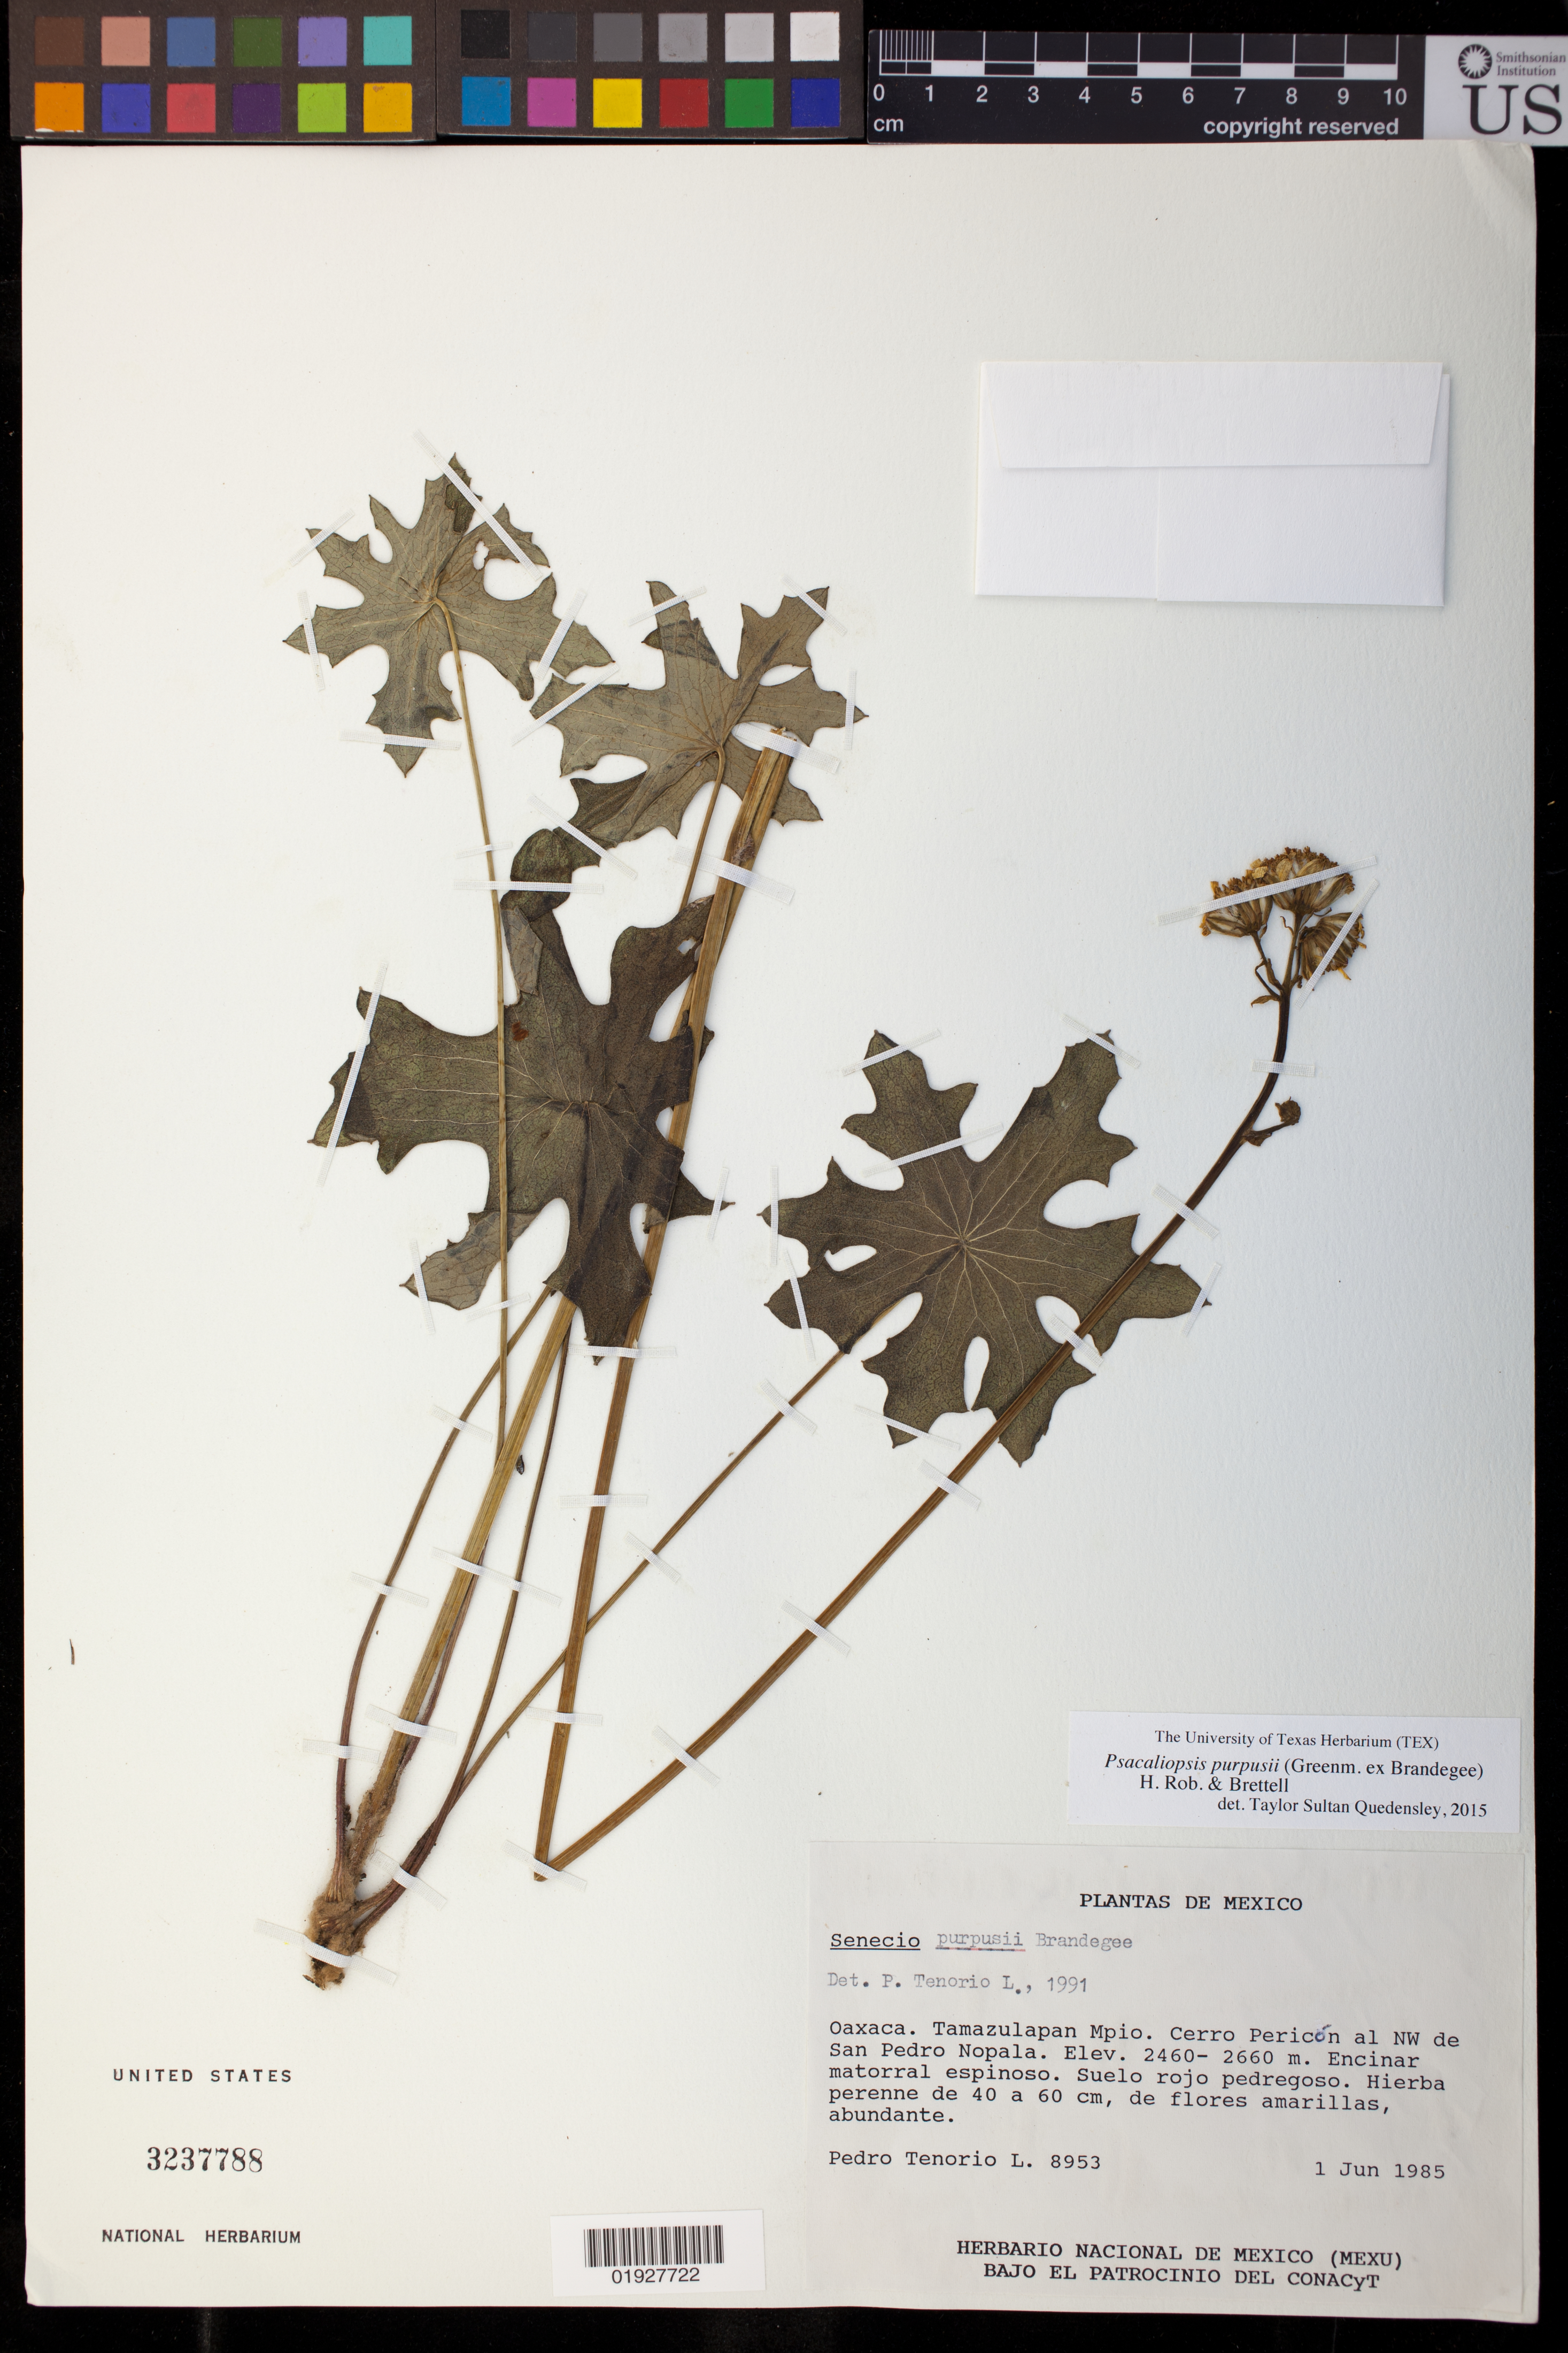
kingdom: Plantae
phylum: Tracheophyta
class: Magnoliopsida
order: Asterales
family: Asteraceae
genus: Psacalium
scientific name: Psacalium purpusii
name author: (Greenm.) H. Rob. & Brettell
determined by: Quedensley, Taylor S., (UNITED STATES)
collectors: P. Tenorio L.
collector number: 8953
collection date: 1985-06-01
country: Mexico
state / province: Oaxaca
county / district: Tamazulapan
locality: Cerro Pericon al NW de San Pedro Nopala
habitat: Encinar matorroal espinoso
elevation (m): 2460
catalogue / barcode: US 3237788